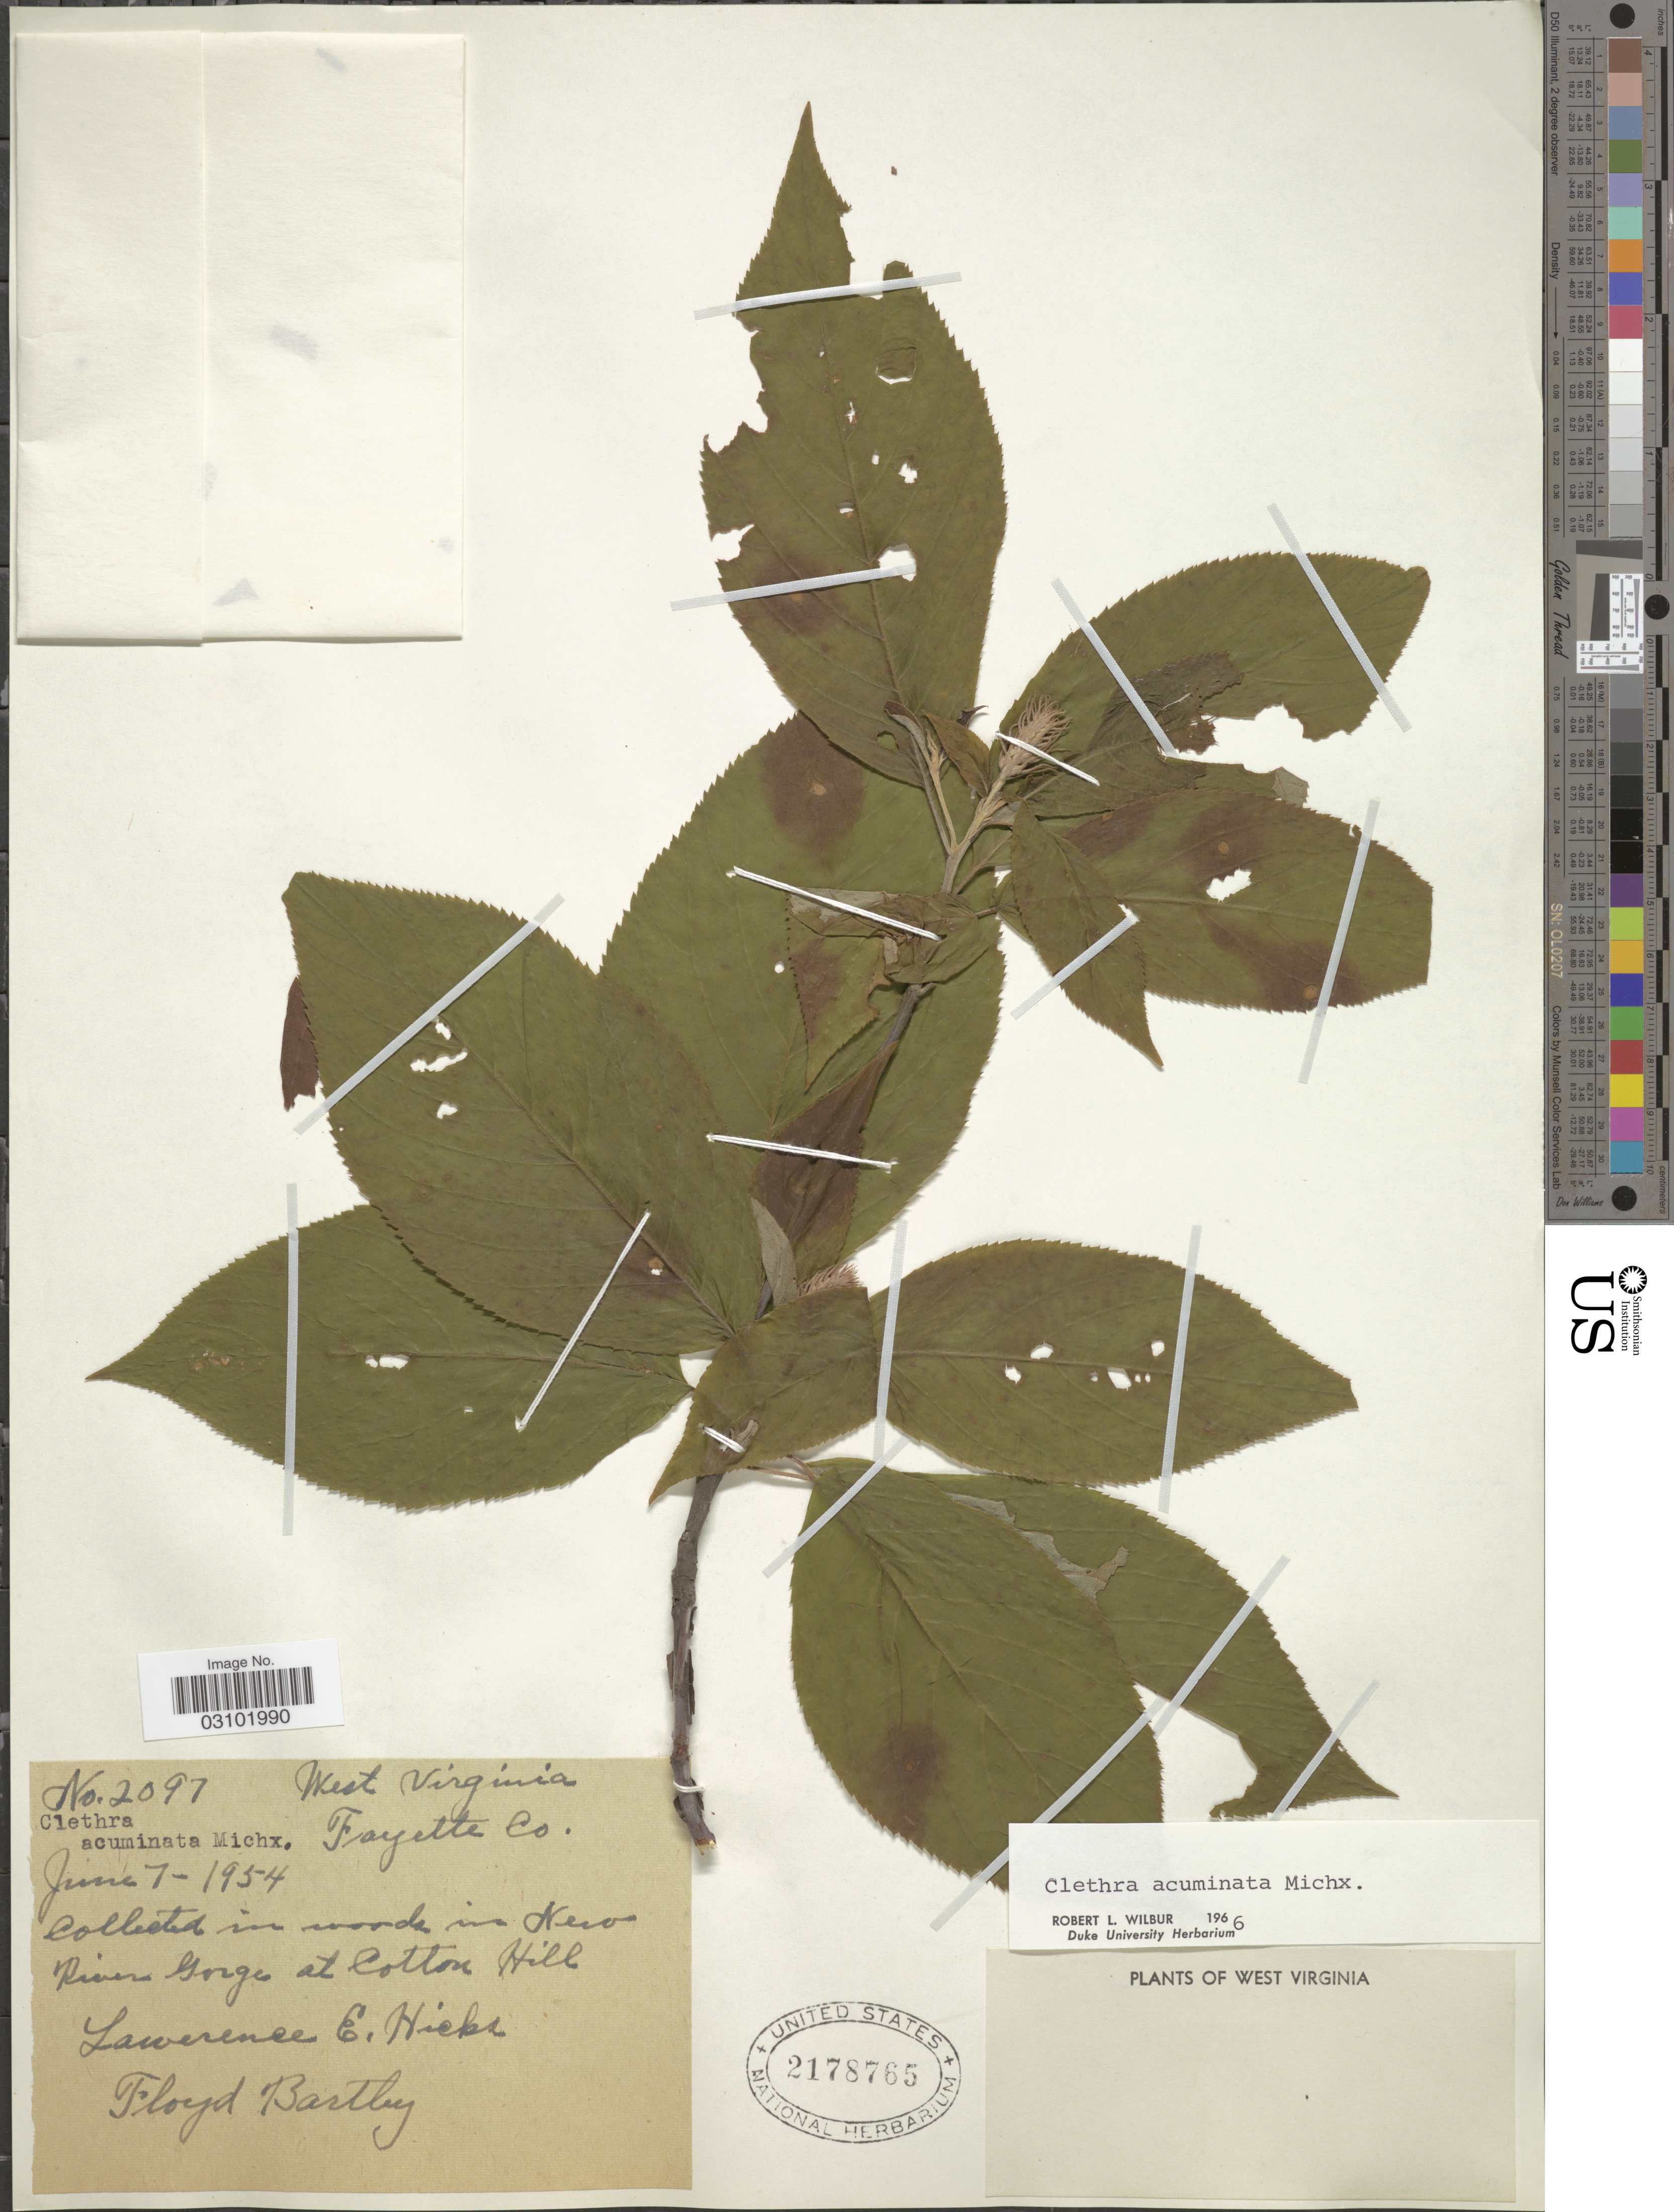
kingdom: Plantae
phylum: Tracheophyta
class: Magnoliopsida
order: Ericales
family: Clethraceae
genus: Clethra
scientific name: Clethra acuminata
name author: Michx.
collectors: L. E. Hicks & F. Bartley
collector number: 2097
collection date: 1954-06-07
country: United States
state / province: West Virginia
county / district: Fayette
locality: Fayette Co. Collected in woods in New River Gorges at Cotton Hill.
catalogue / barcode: US 2178765